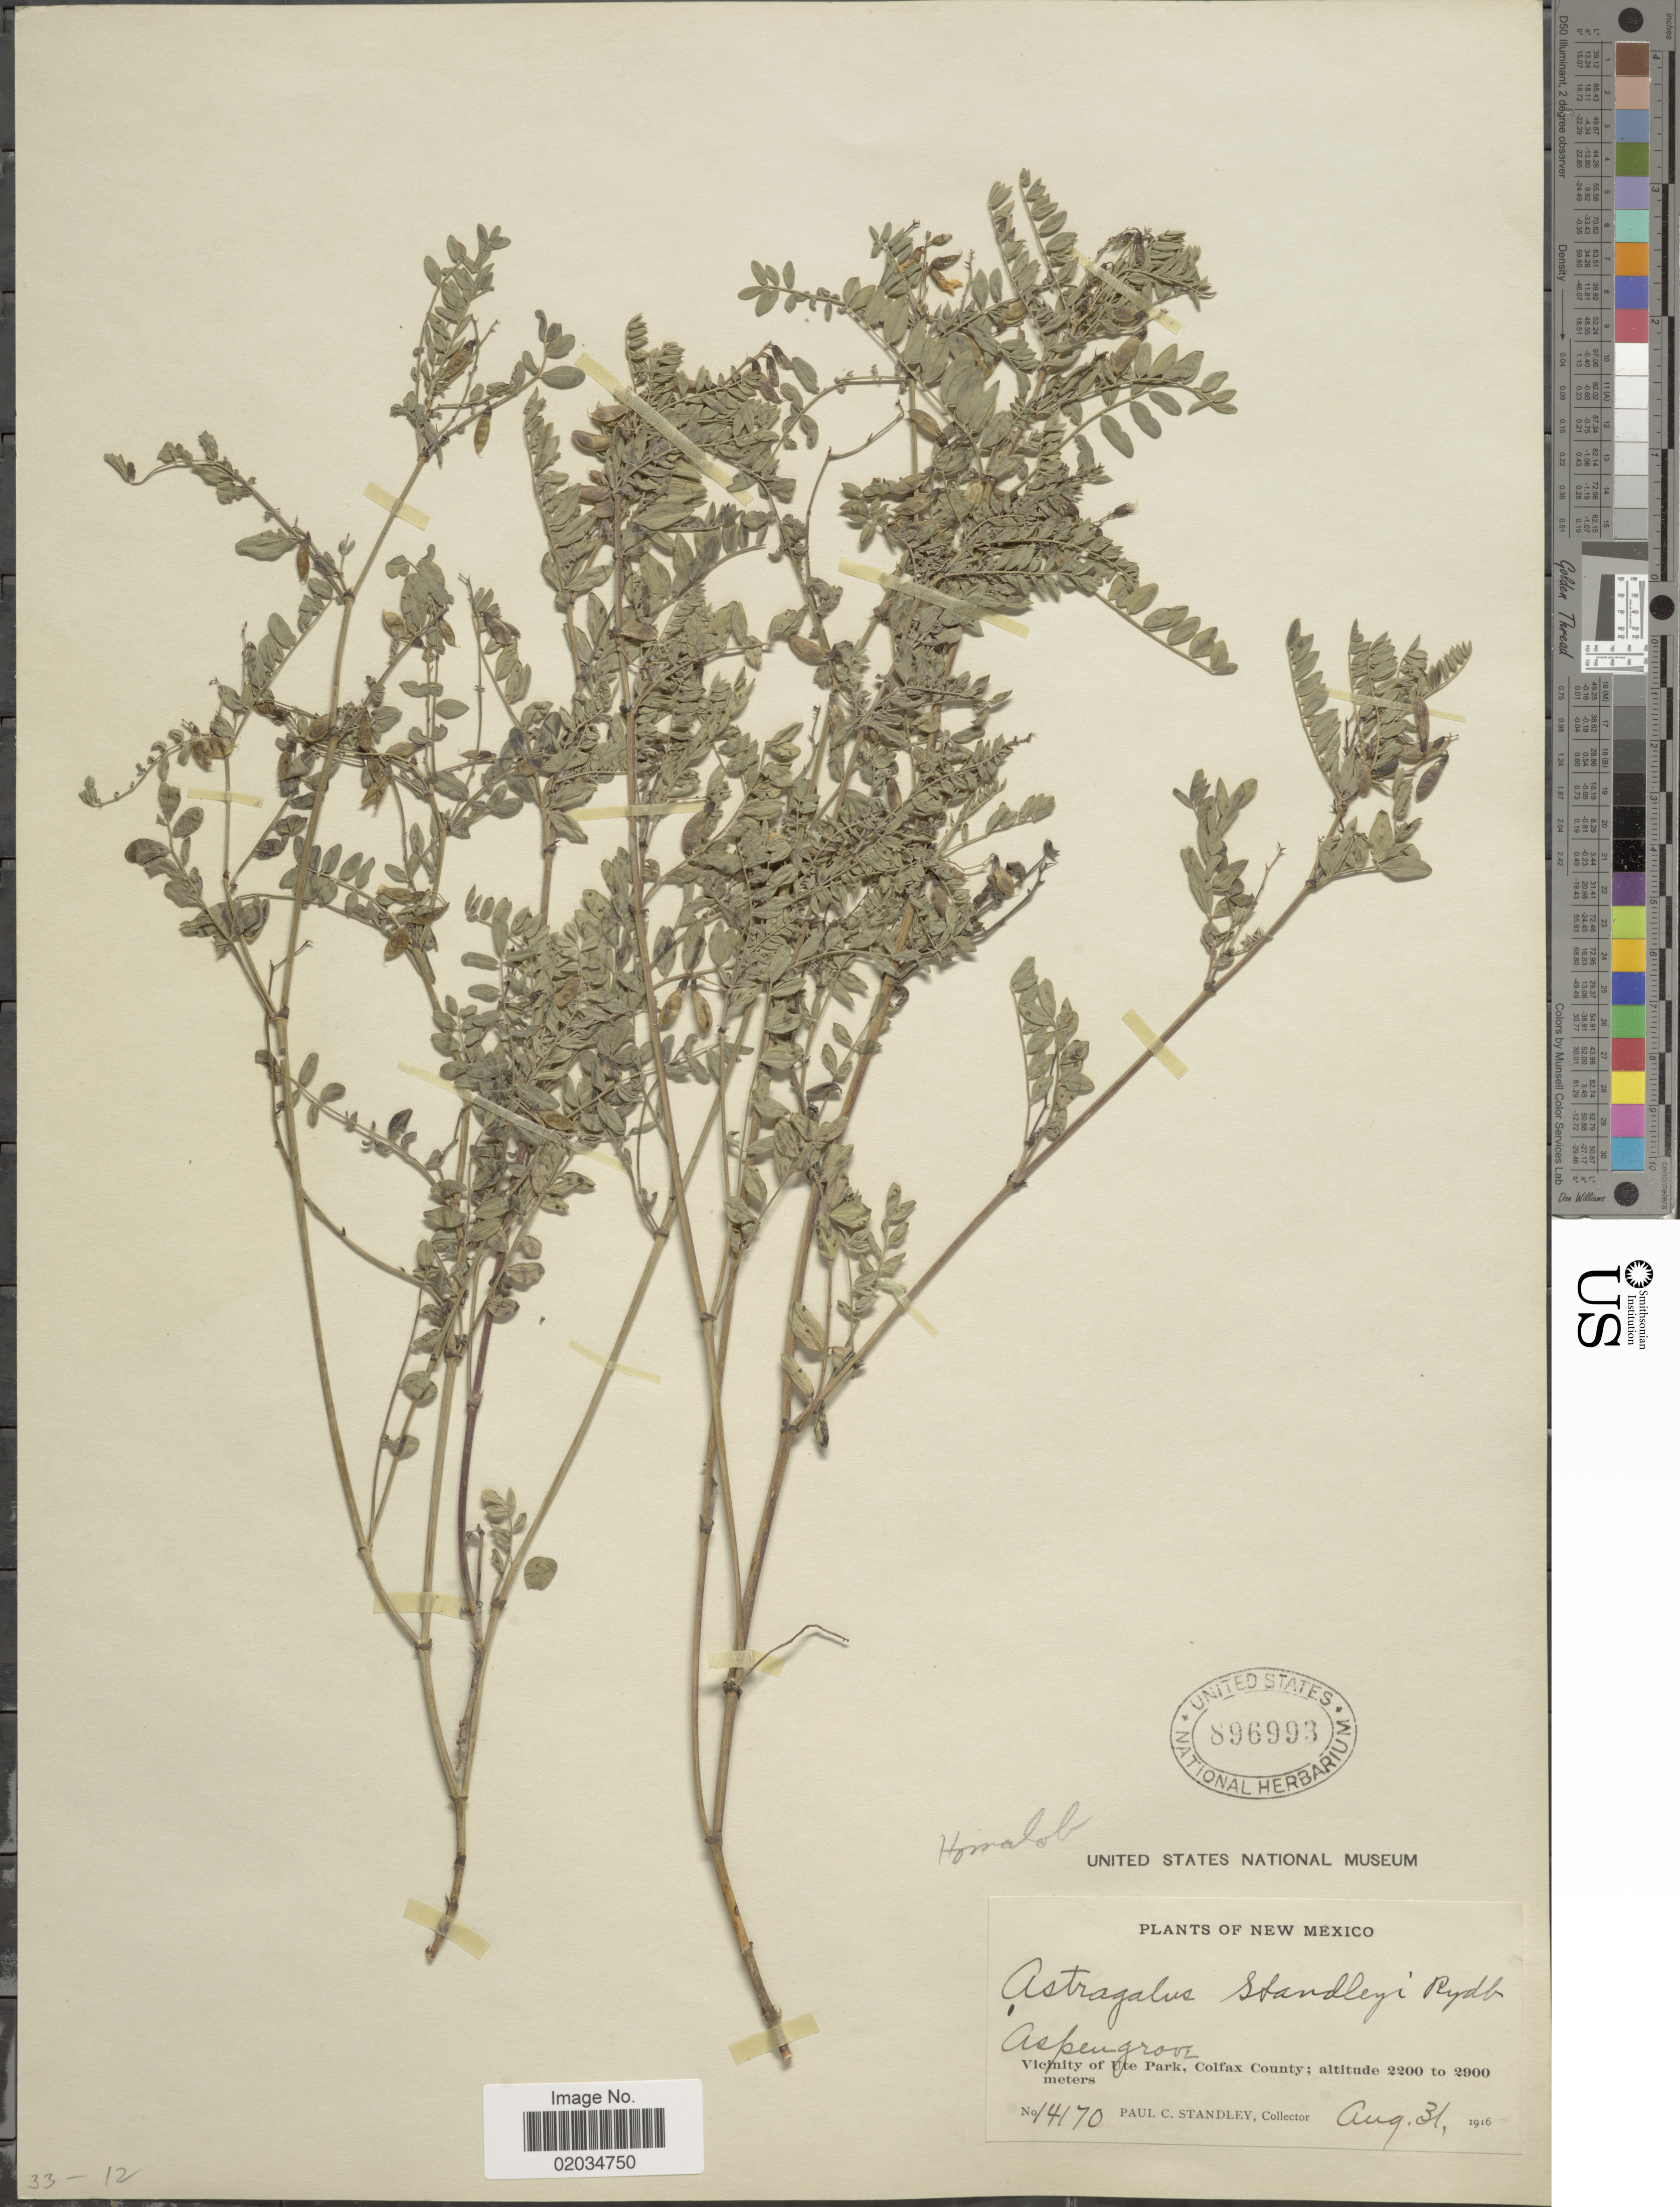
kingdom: Plantae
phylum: Tracheophyta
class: Magnoliopsida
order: Fabales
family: Fabaceae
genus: Astragalus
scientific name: Astragalus standleyi Rydb. ined.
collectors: P. C. Standley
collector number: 14170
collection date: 1916-08-31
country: United States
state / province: New Mexico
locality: Aspengrove. Vicinity of Ute Park, Colfax County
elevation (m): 2200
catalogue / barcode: US 896993